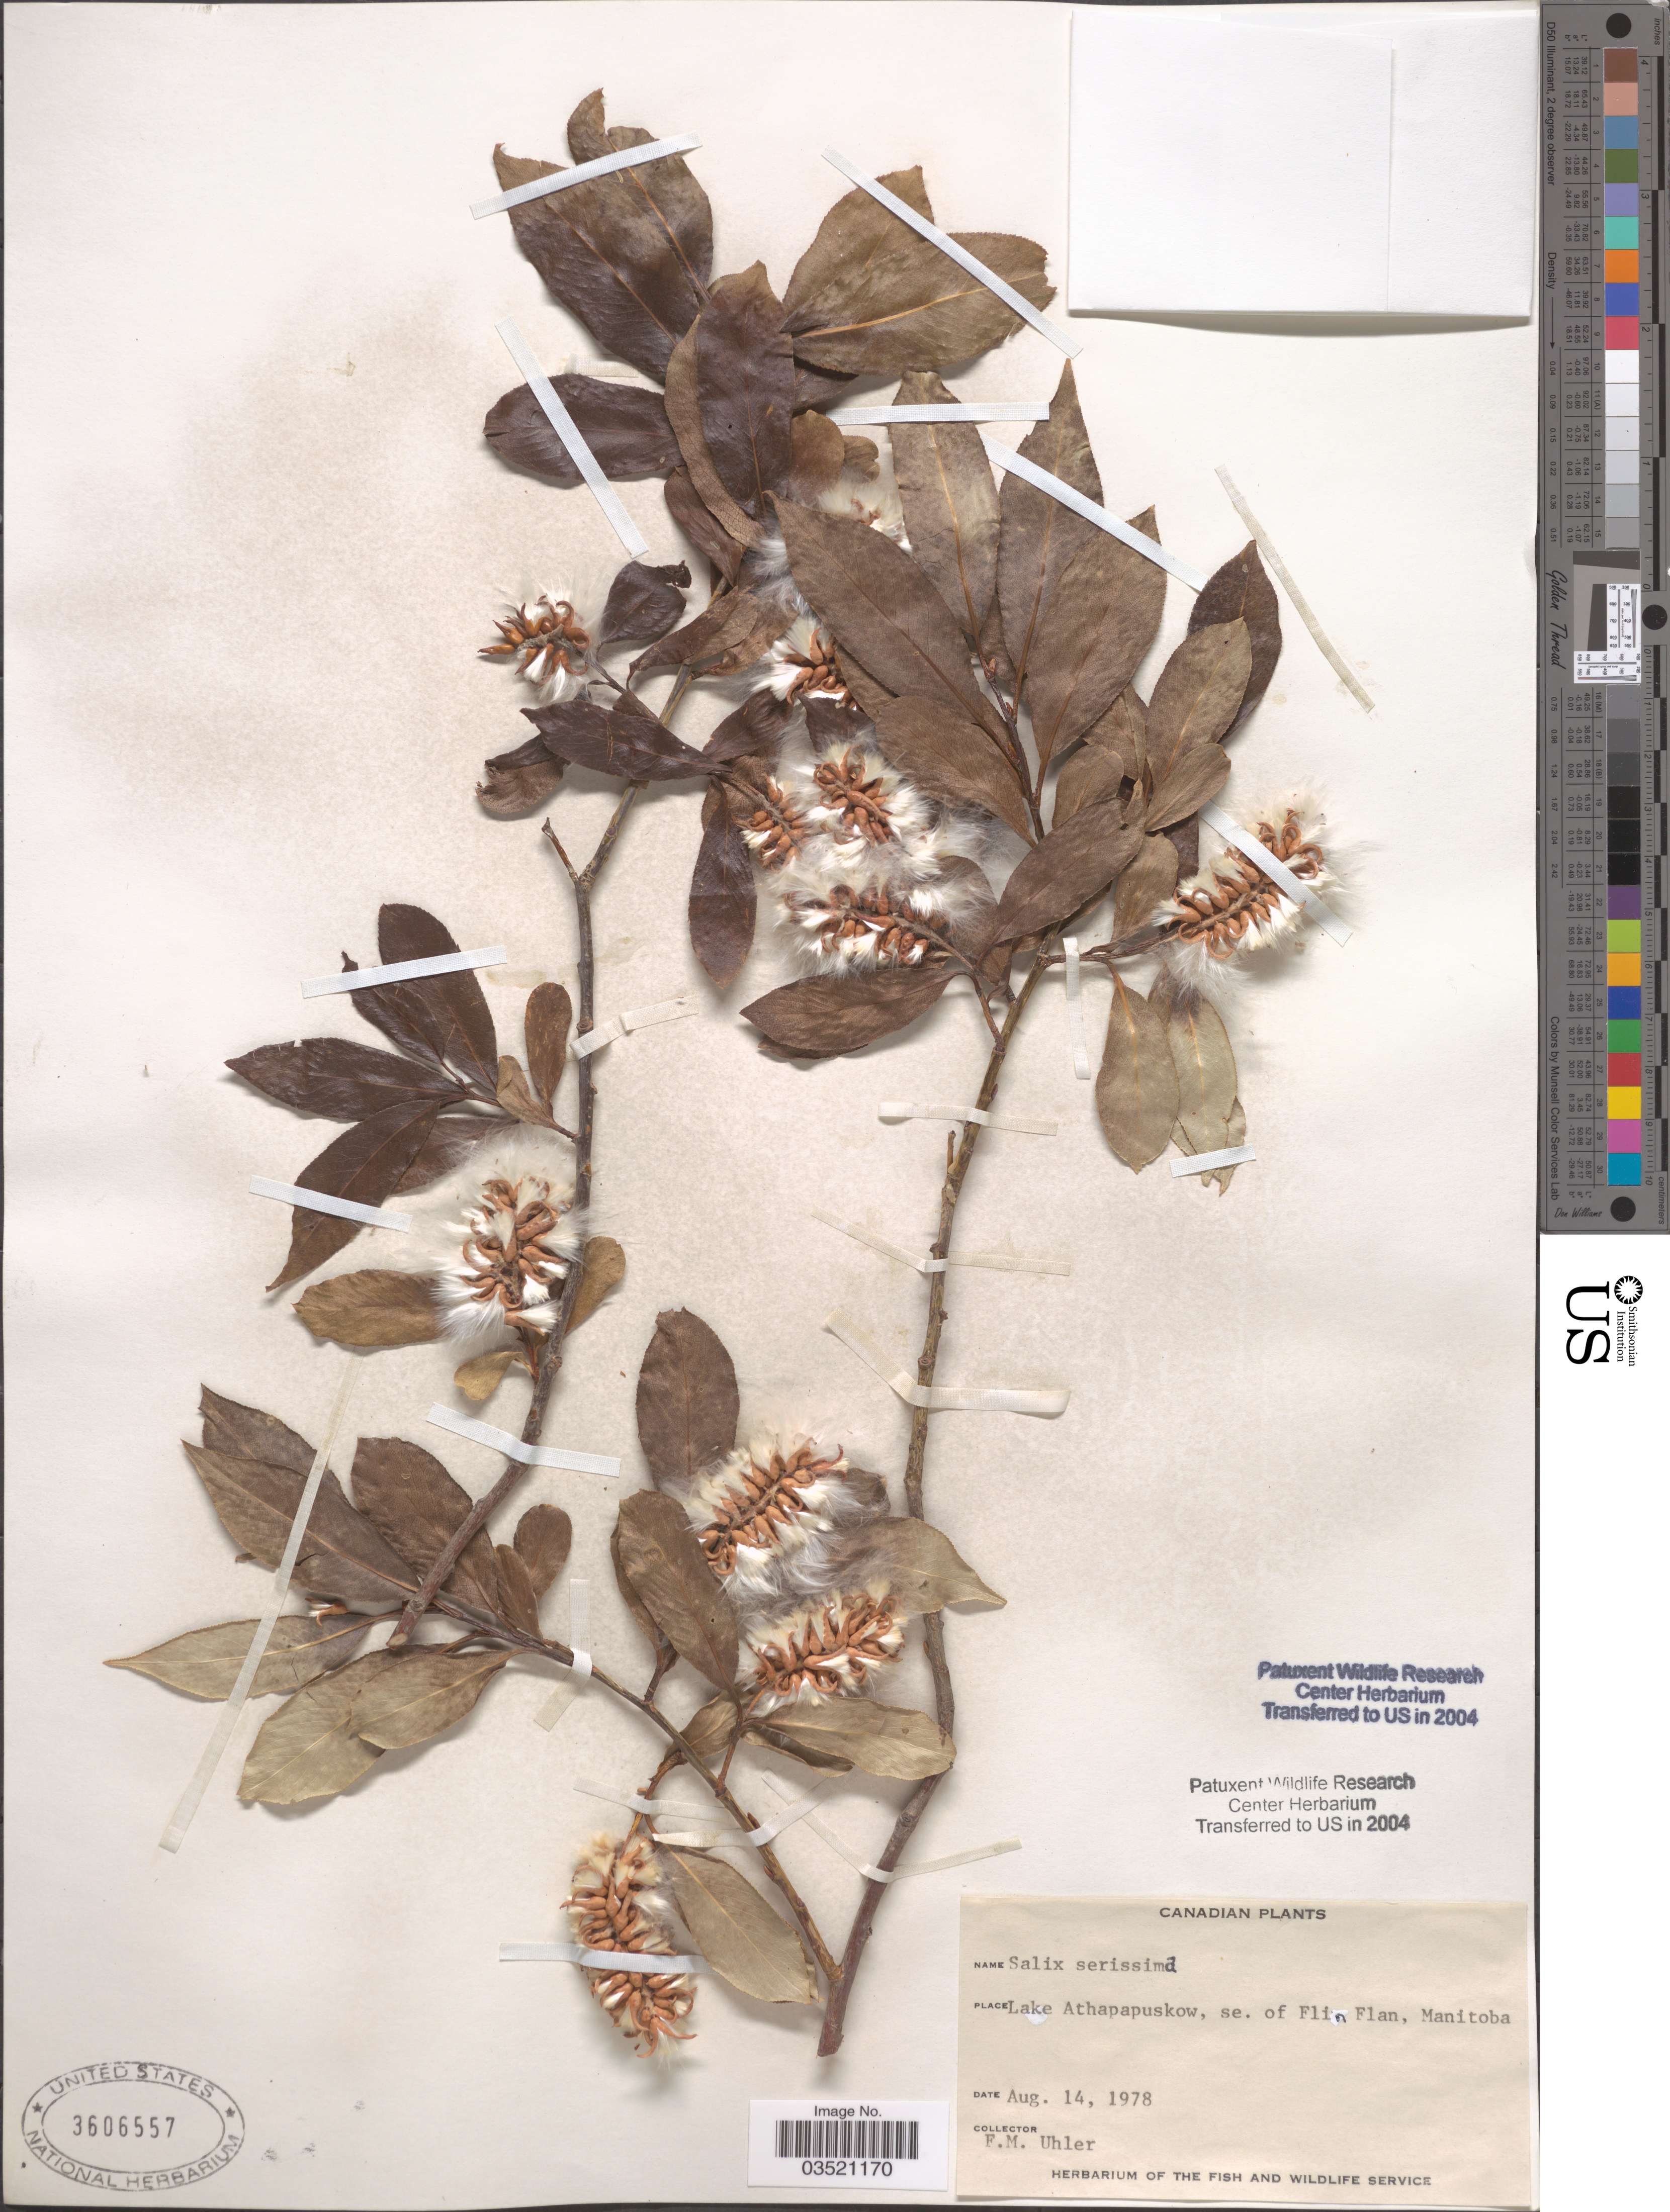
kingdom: Plantae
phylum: Tracheophyta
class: Magnoliopsida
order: Malpighiales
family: Salicaceae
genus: Salix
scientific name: Salix serissima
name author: (L.H. Bailey) Fernald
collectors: F. M. Uhler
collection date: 1978-08-14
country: Canada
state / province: Manitoba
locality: Lake Athapapuskow, se. of Flin Flan.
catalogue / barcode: US 3606557